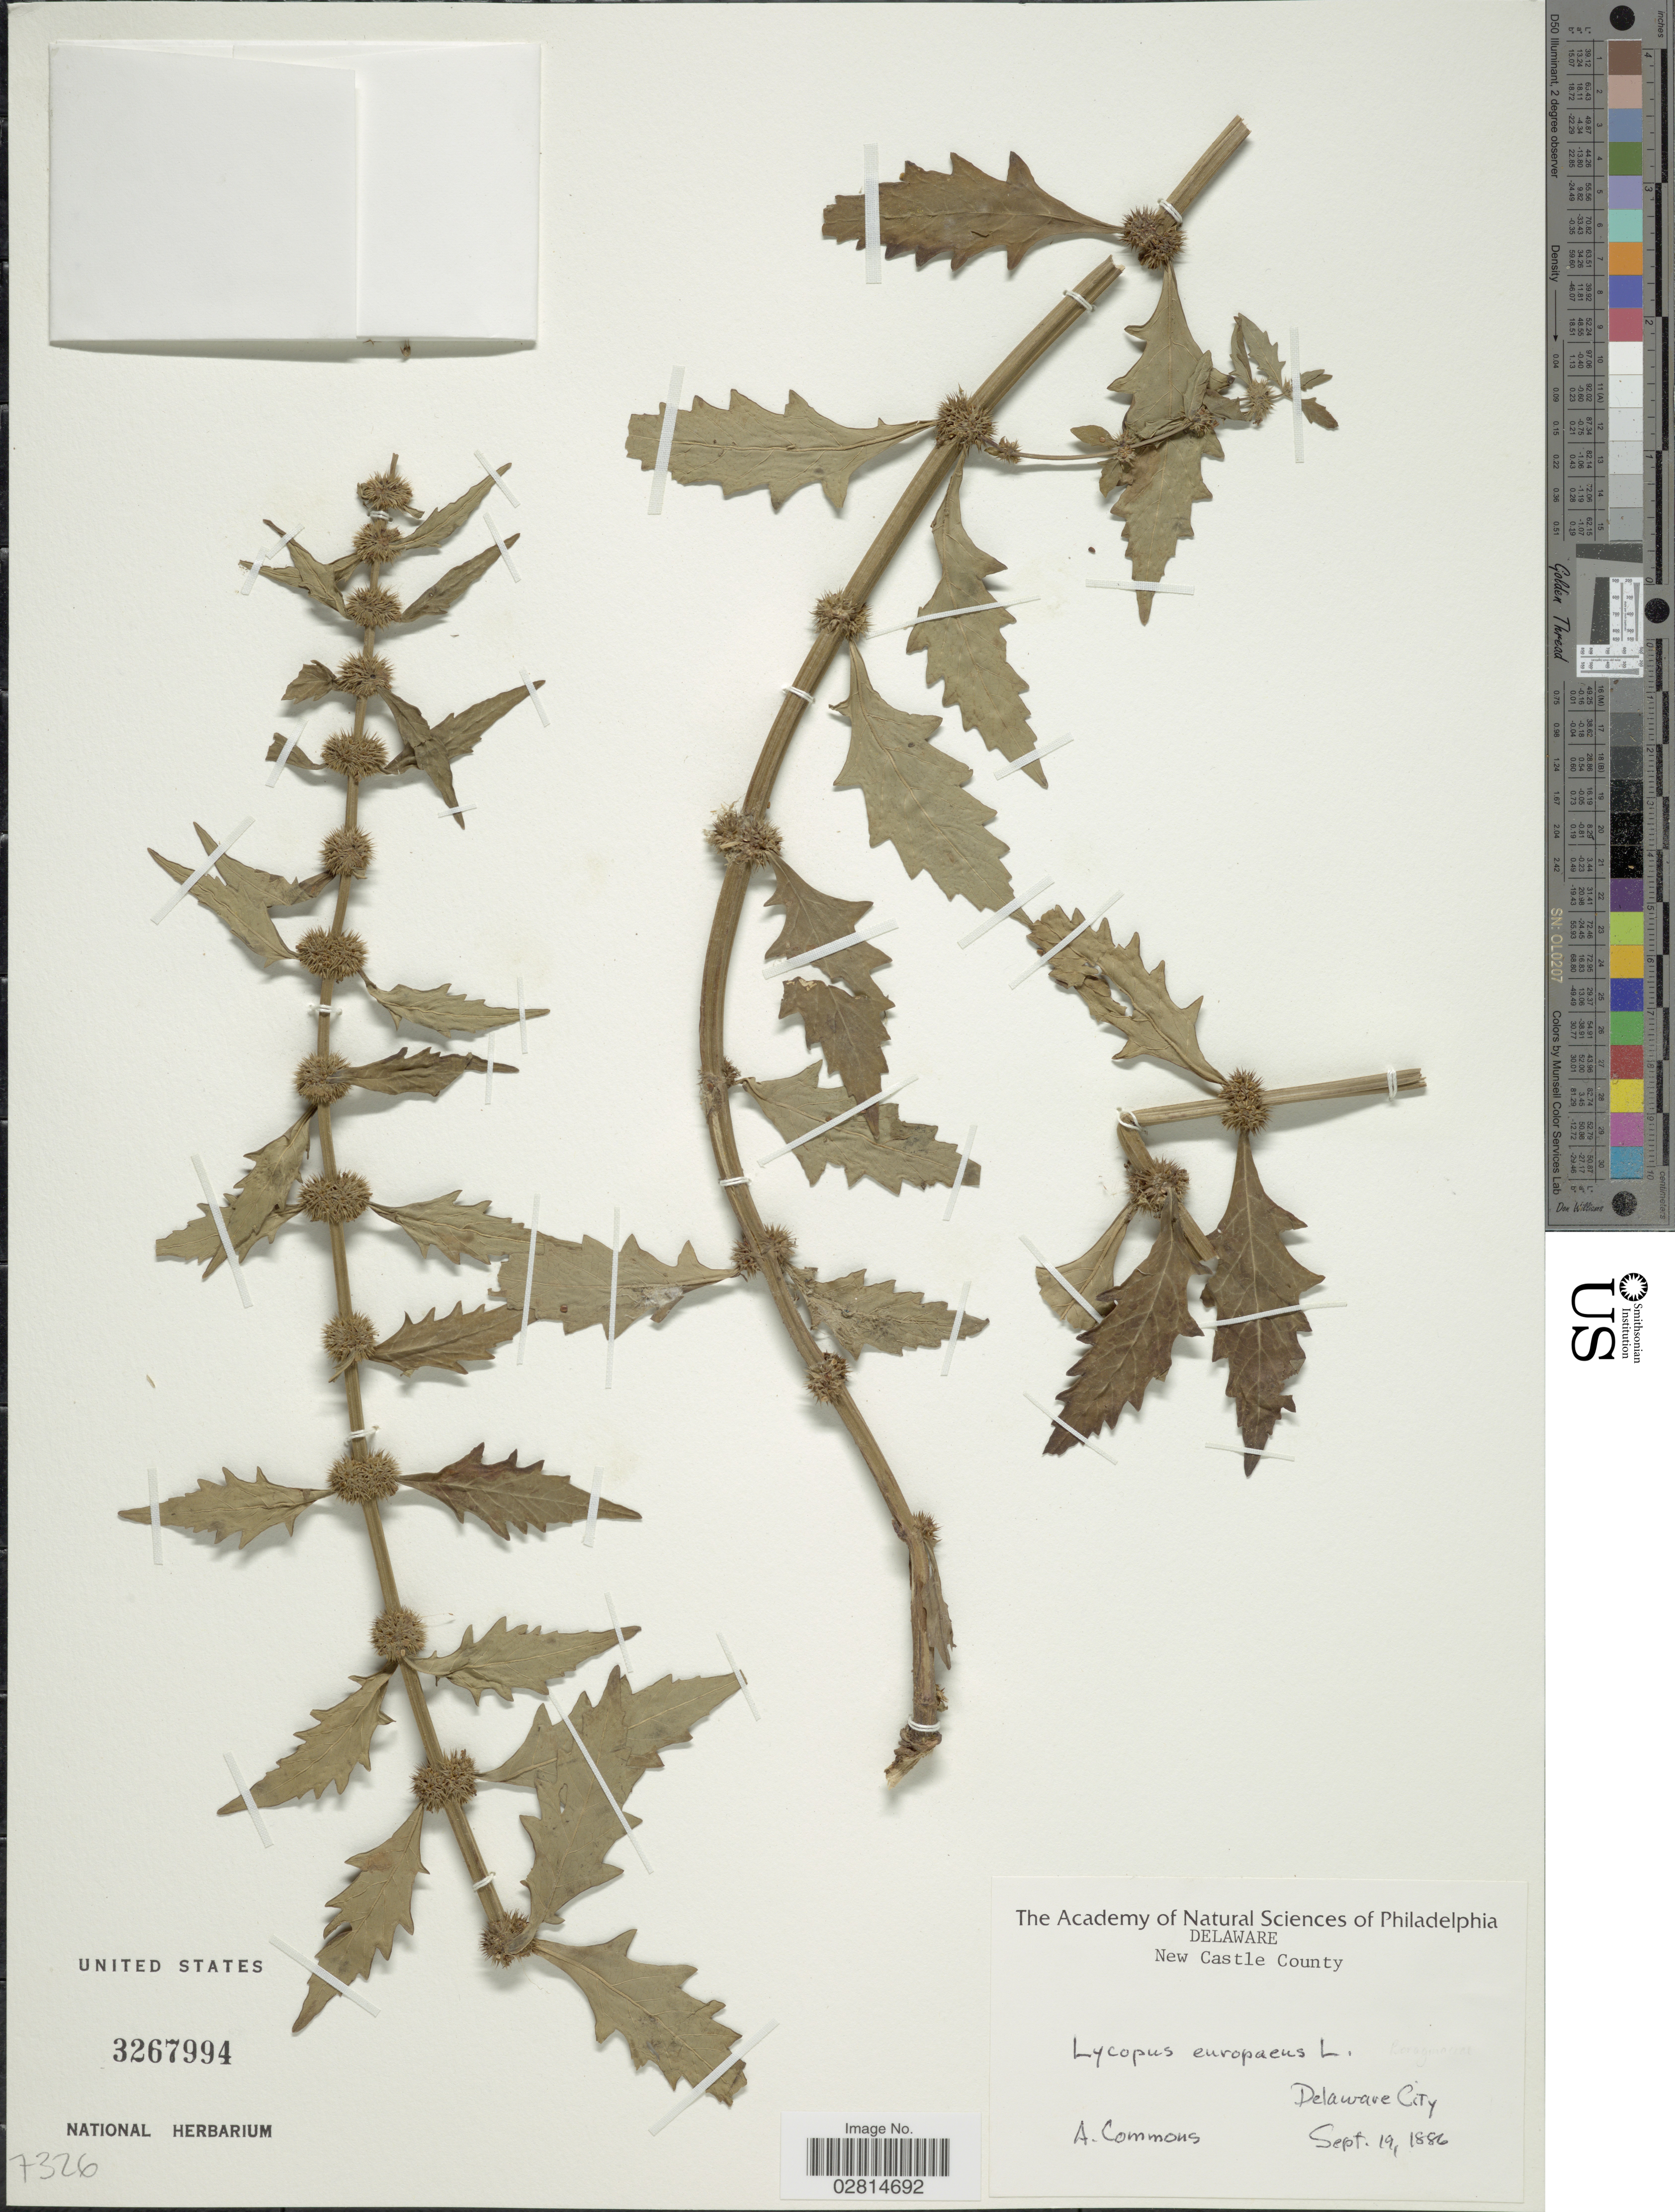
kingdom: Plantae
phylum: Tracheophyta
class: Magnoliopsida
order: Lamiales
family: Lamiaceae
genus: Lycopus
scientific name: Lycopus europaeus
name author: L.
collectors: A. Commons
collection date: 1886-09-19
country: United States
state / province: Delaware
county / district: New Castle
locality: New Castle County. Delaware City.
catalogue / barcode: US 3267994